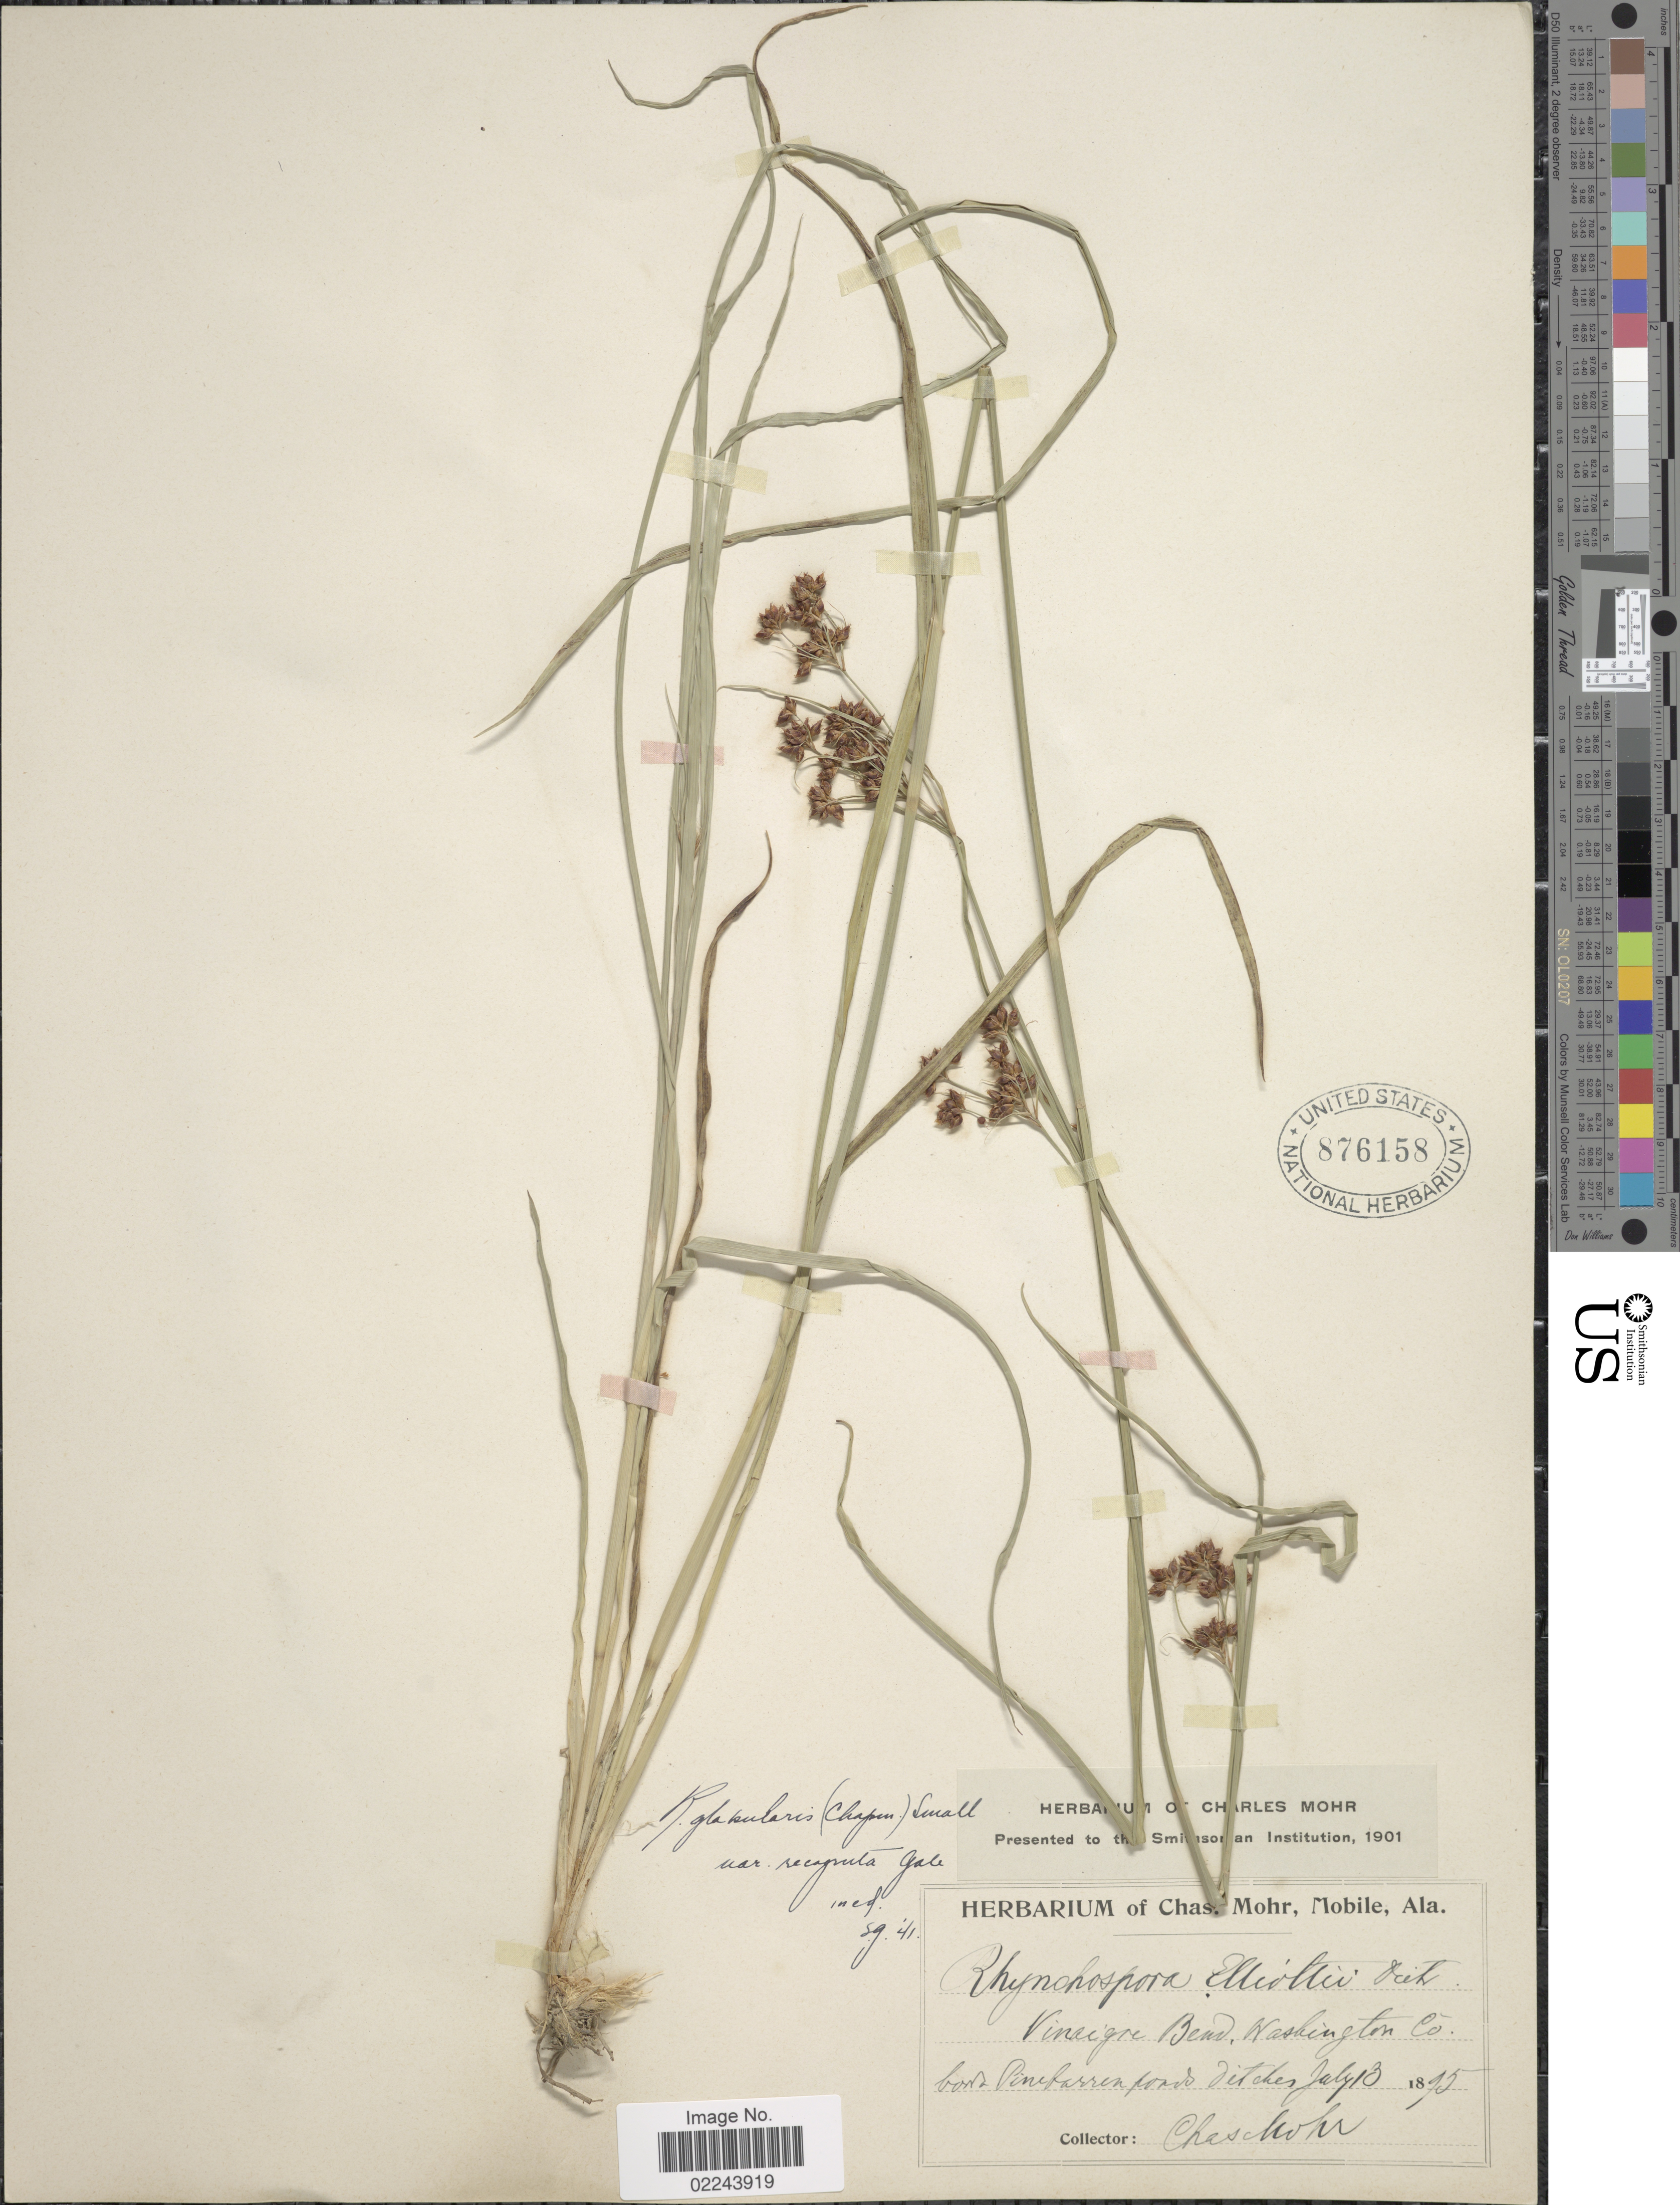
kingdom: Plantae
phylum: Tracheophyta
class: Liliopsida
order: Poales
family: Cyperaceae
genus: Rhynchospora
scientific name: Rhynchospora recognita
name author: (Gale) Kral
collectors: Mohr, C. T. (herbarium)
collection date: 1895-07-13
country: United States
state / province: Alabama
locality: Vinegar Bend, Washington Co.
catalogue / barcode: US 876158